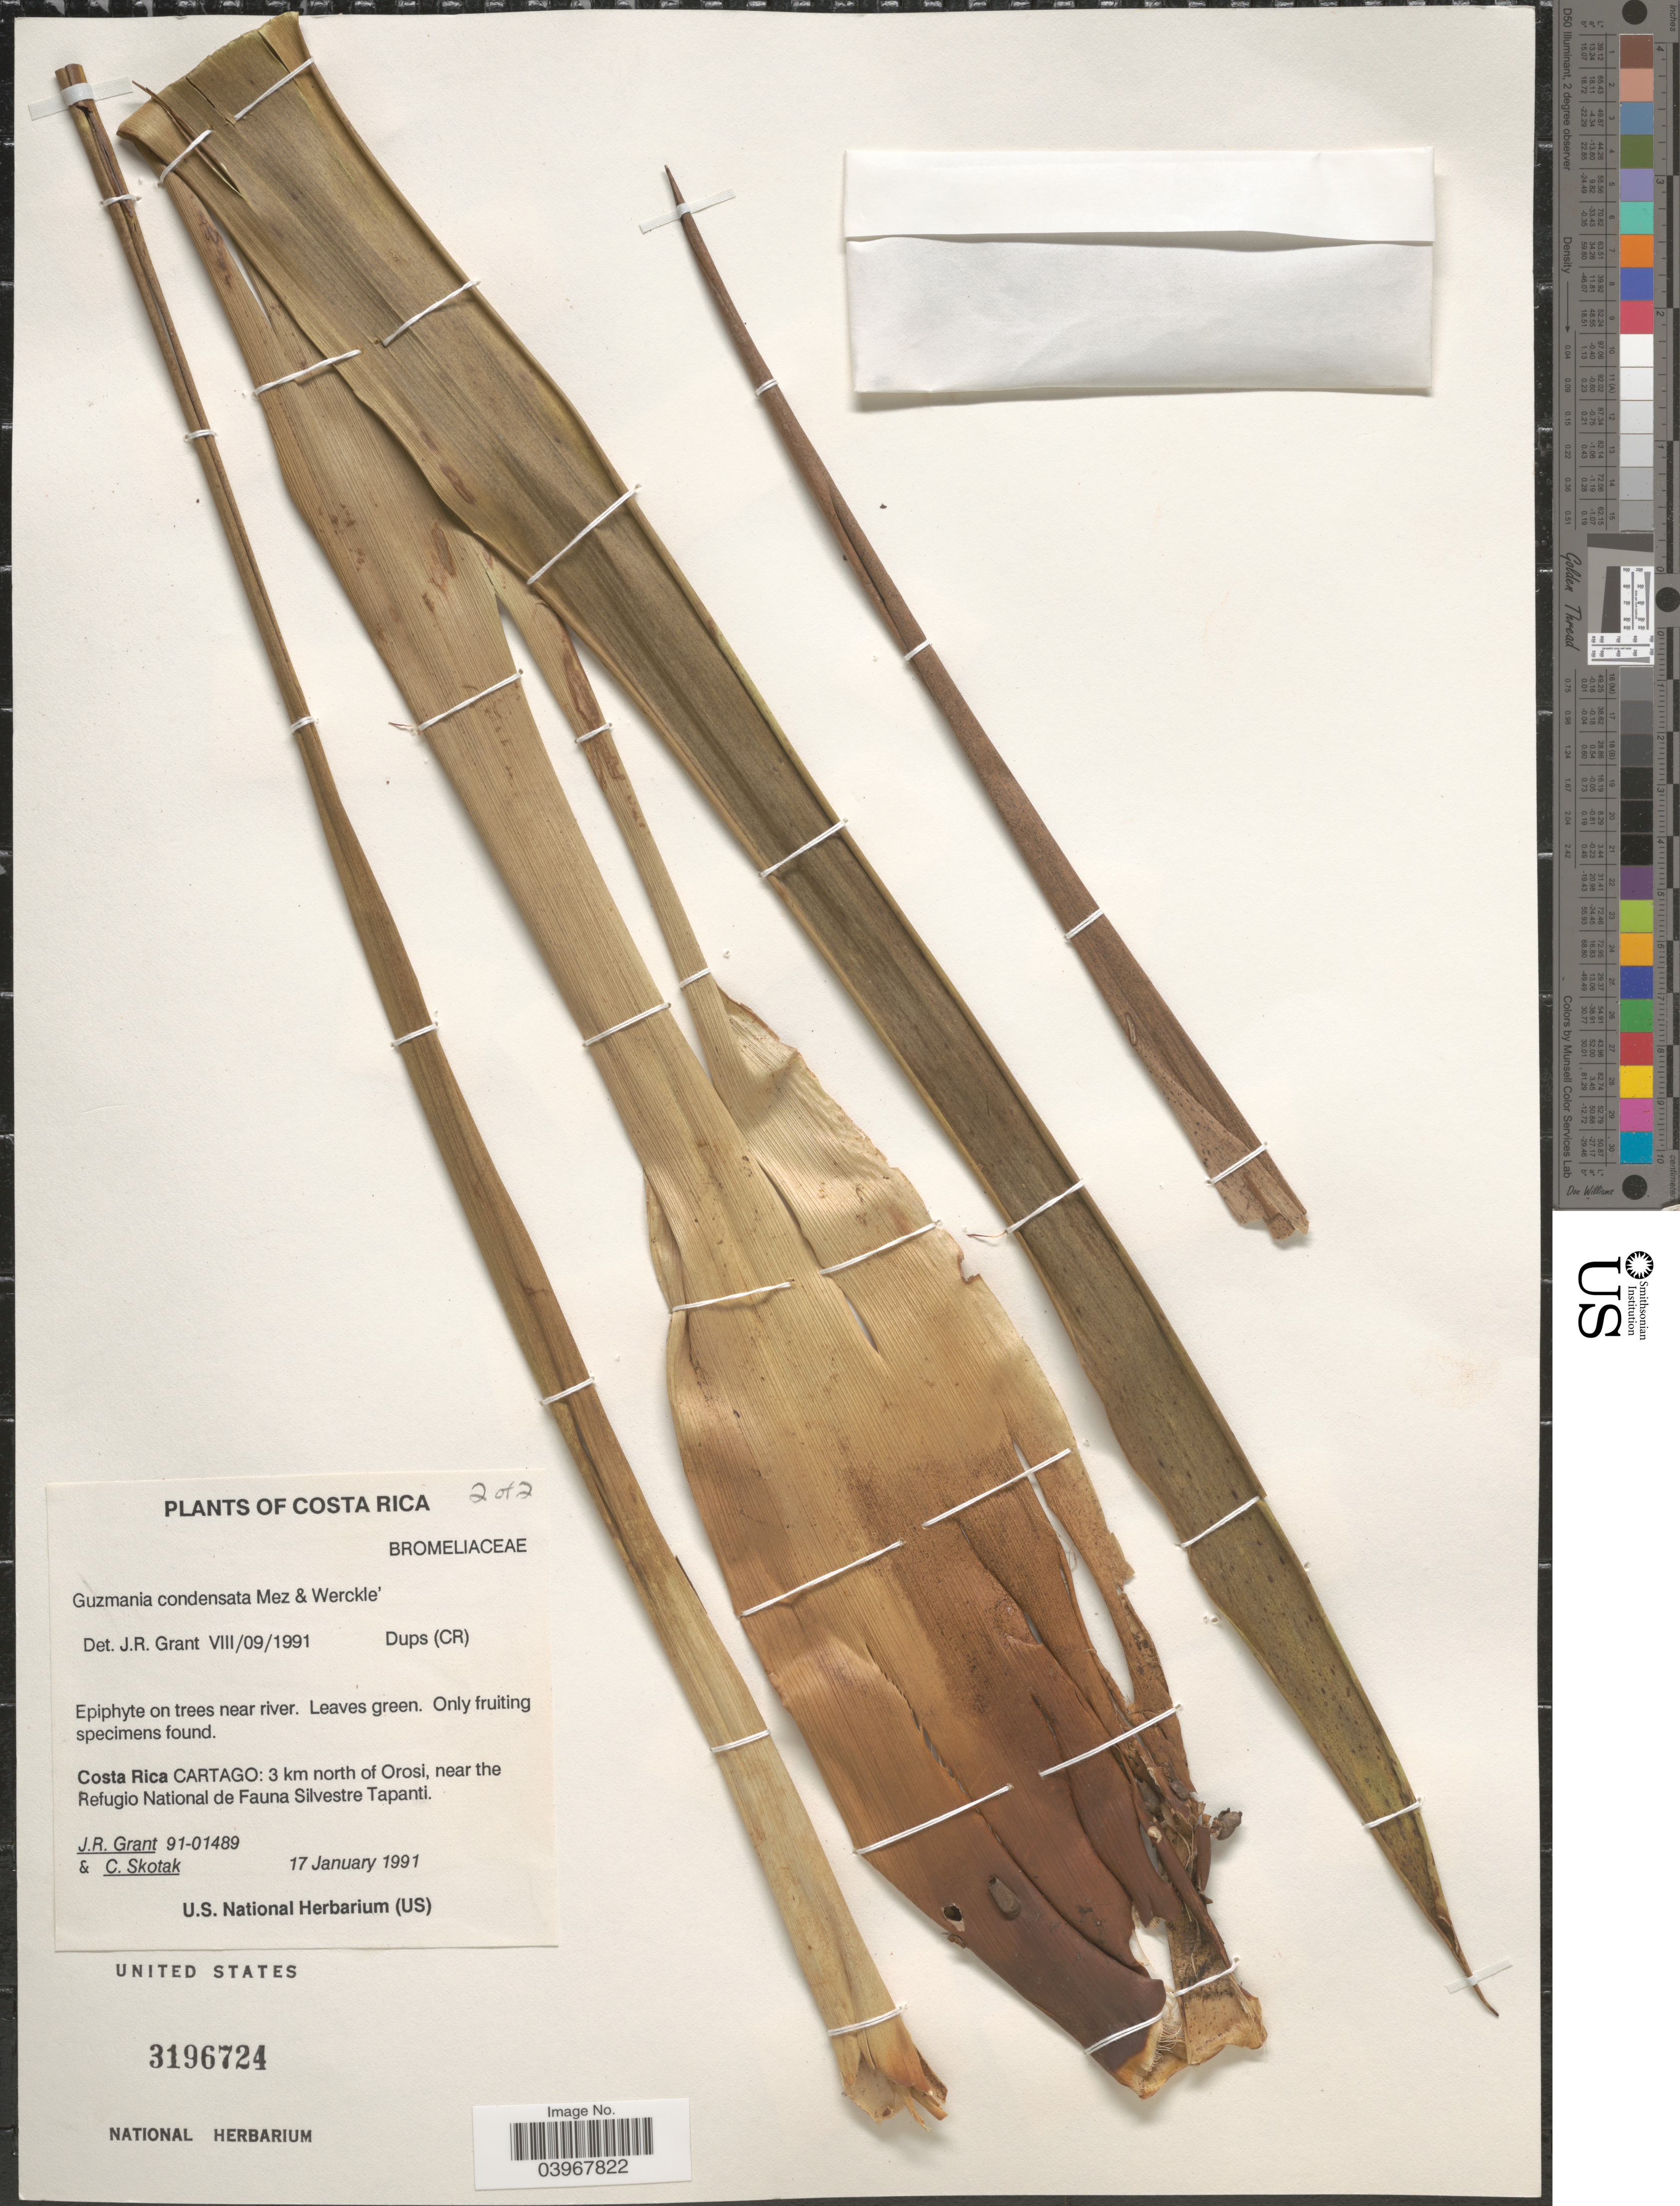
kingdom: Plantae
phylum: Tracheophyta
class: Liliopsida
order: Poales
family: Bromeliaceae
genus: Guzmania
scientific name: Guzmania condensata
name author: Mez & Wercklé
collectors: J. Grant & C. Skotak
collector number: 91-01489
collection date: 1991-01-17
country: Costa Rica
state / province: Cartago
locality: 3 km north of Orosi, near the Refugio National de Fauna Silvestre Tapanti.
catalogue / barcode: US 3196724